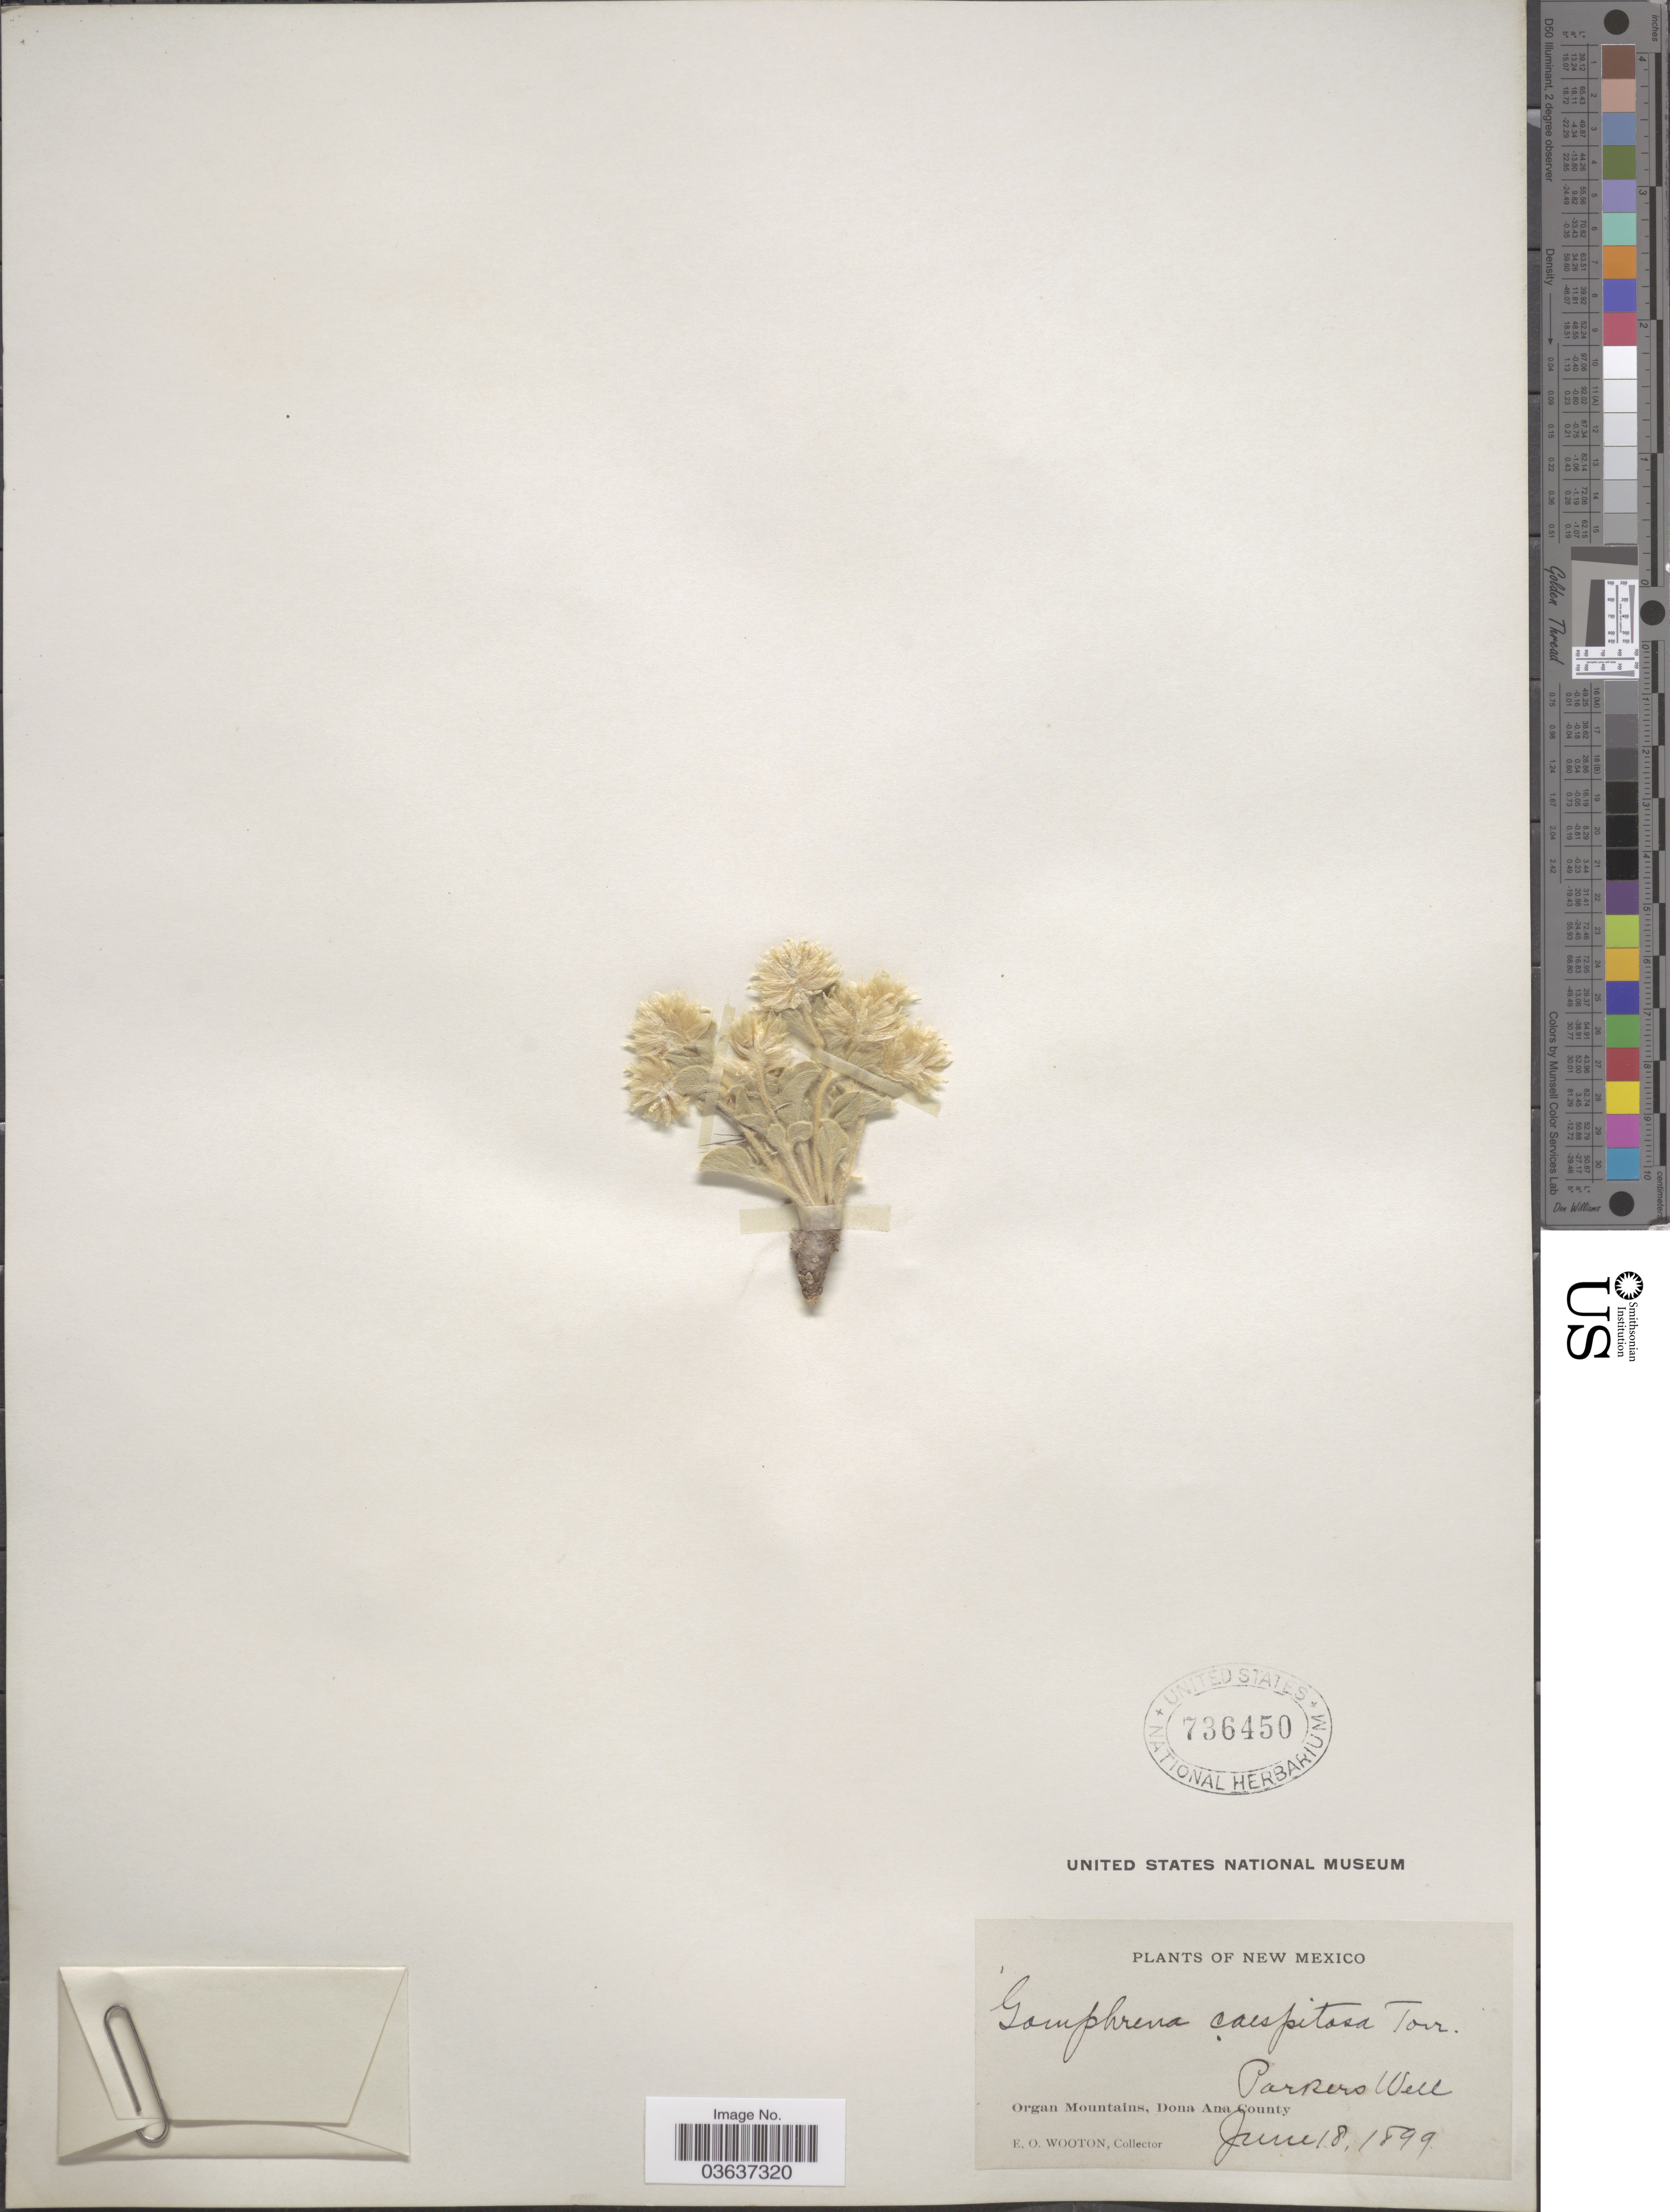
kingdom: Plantae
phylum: Tracheophyta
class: Magnoliopsida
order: Caryophyllales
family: Amaranthaceae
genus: Gomphrena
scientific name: Gomphrena caespitosa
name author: Torr. in Emory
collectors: E. O. Wooton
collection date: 1899-06-18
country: United States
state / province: New Mexico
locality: Organ Mountains, Dona Ana County. Parkers Well.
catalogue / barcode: US 736450